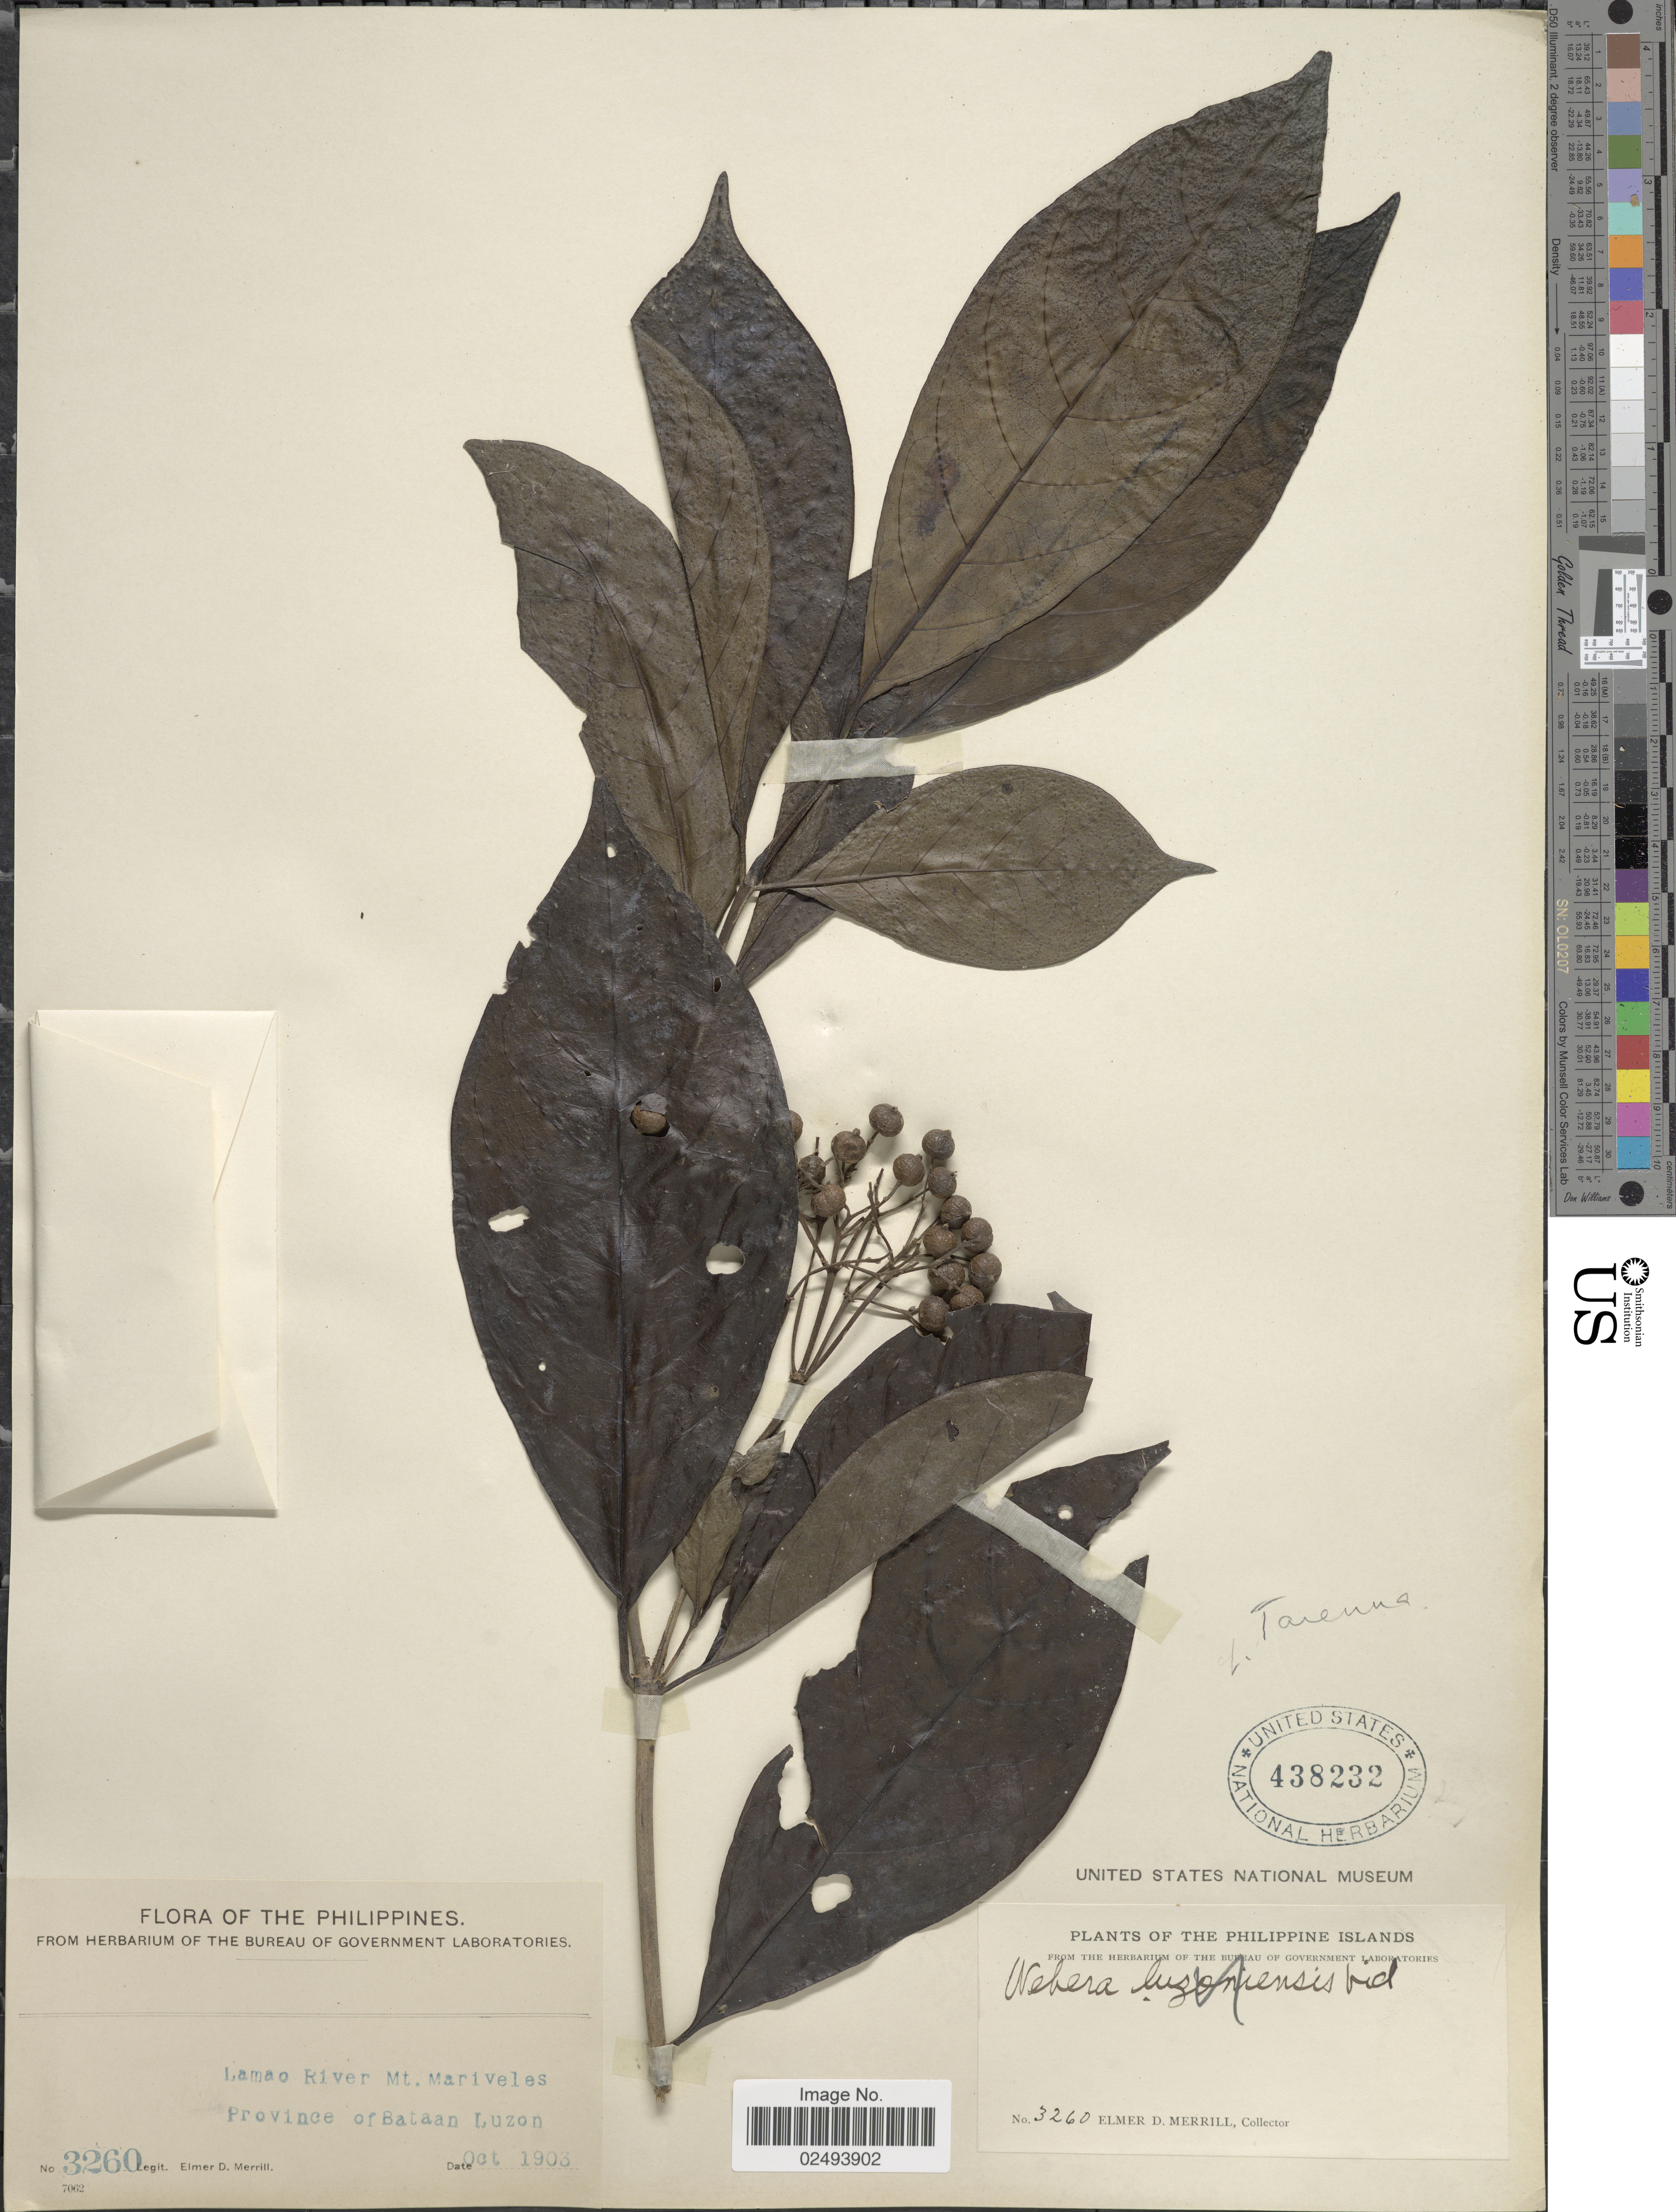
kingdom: Plantae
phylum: Tracheophyta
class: Magnoliopsida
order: Gentianales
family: Rubiaceae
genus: Tarenna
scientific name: Tarenna sp.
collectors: E. D. Merrill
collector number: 3260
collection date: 1903-10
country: Philippines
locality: Lamao River, Mt. Mariveles. Province of Bataan Luzon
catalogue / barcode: US 438232